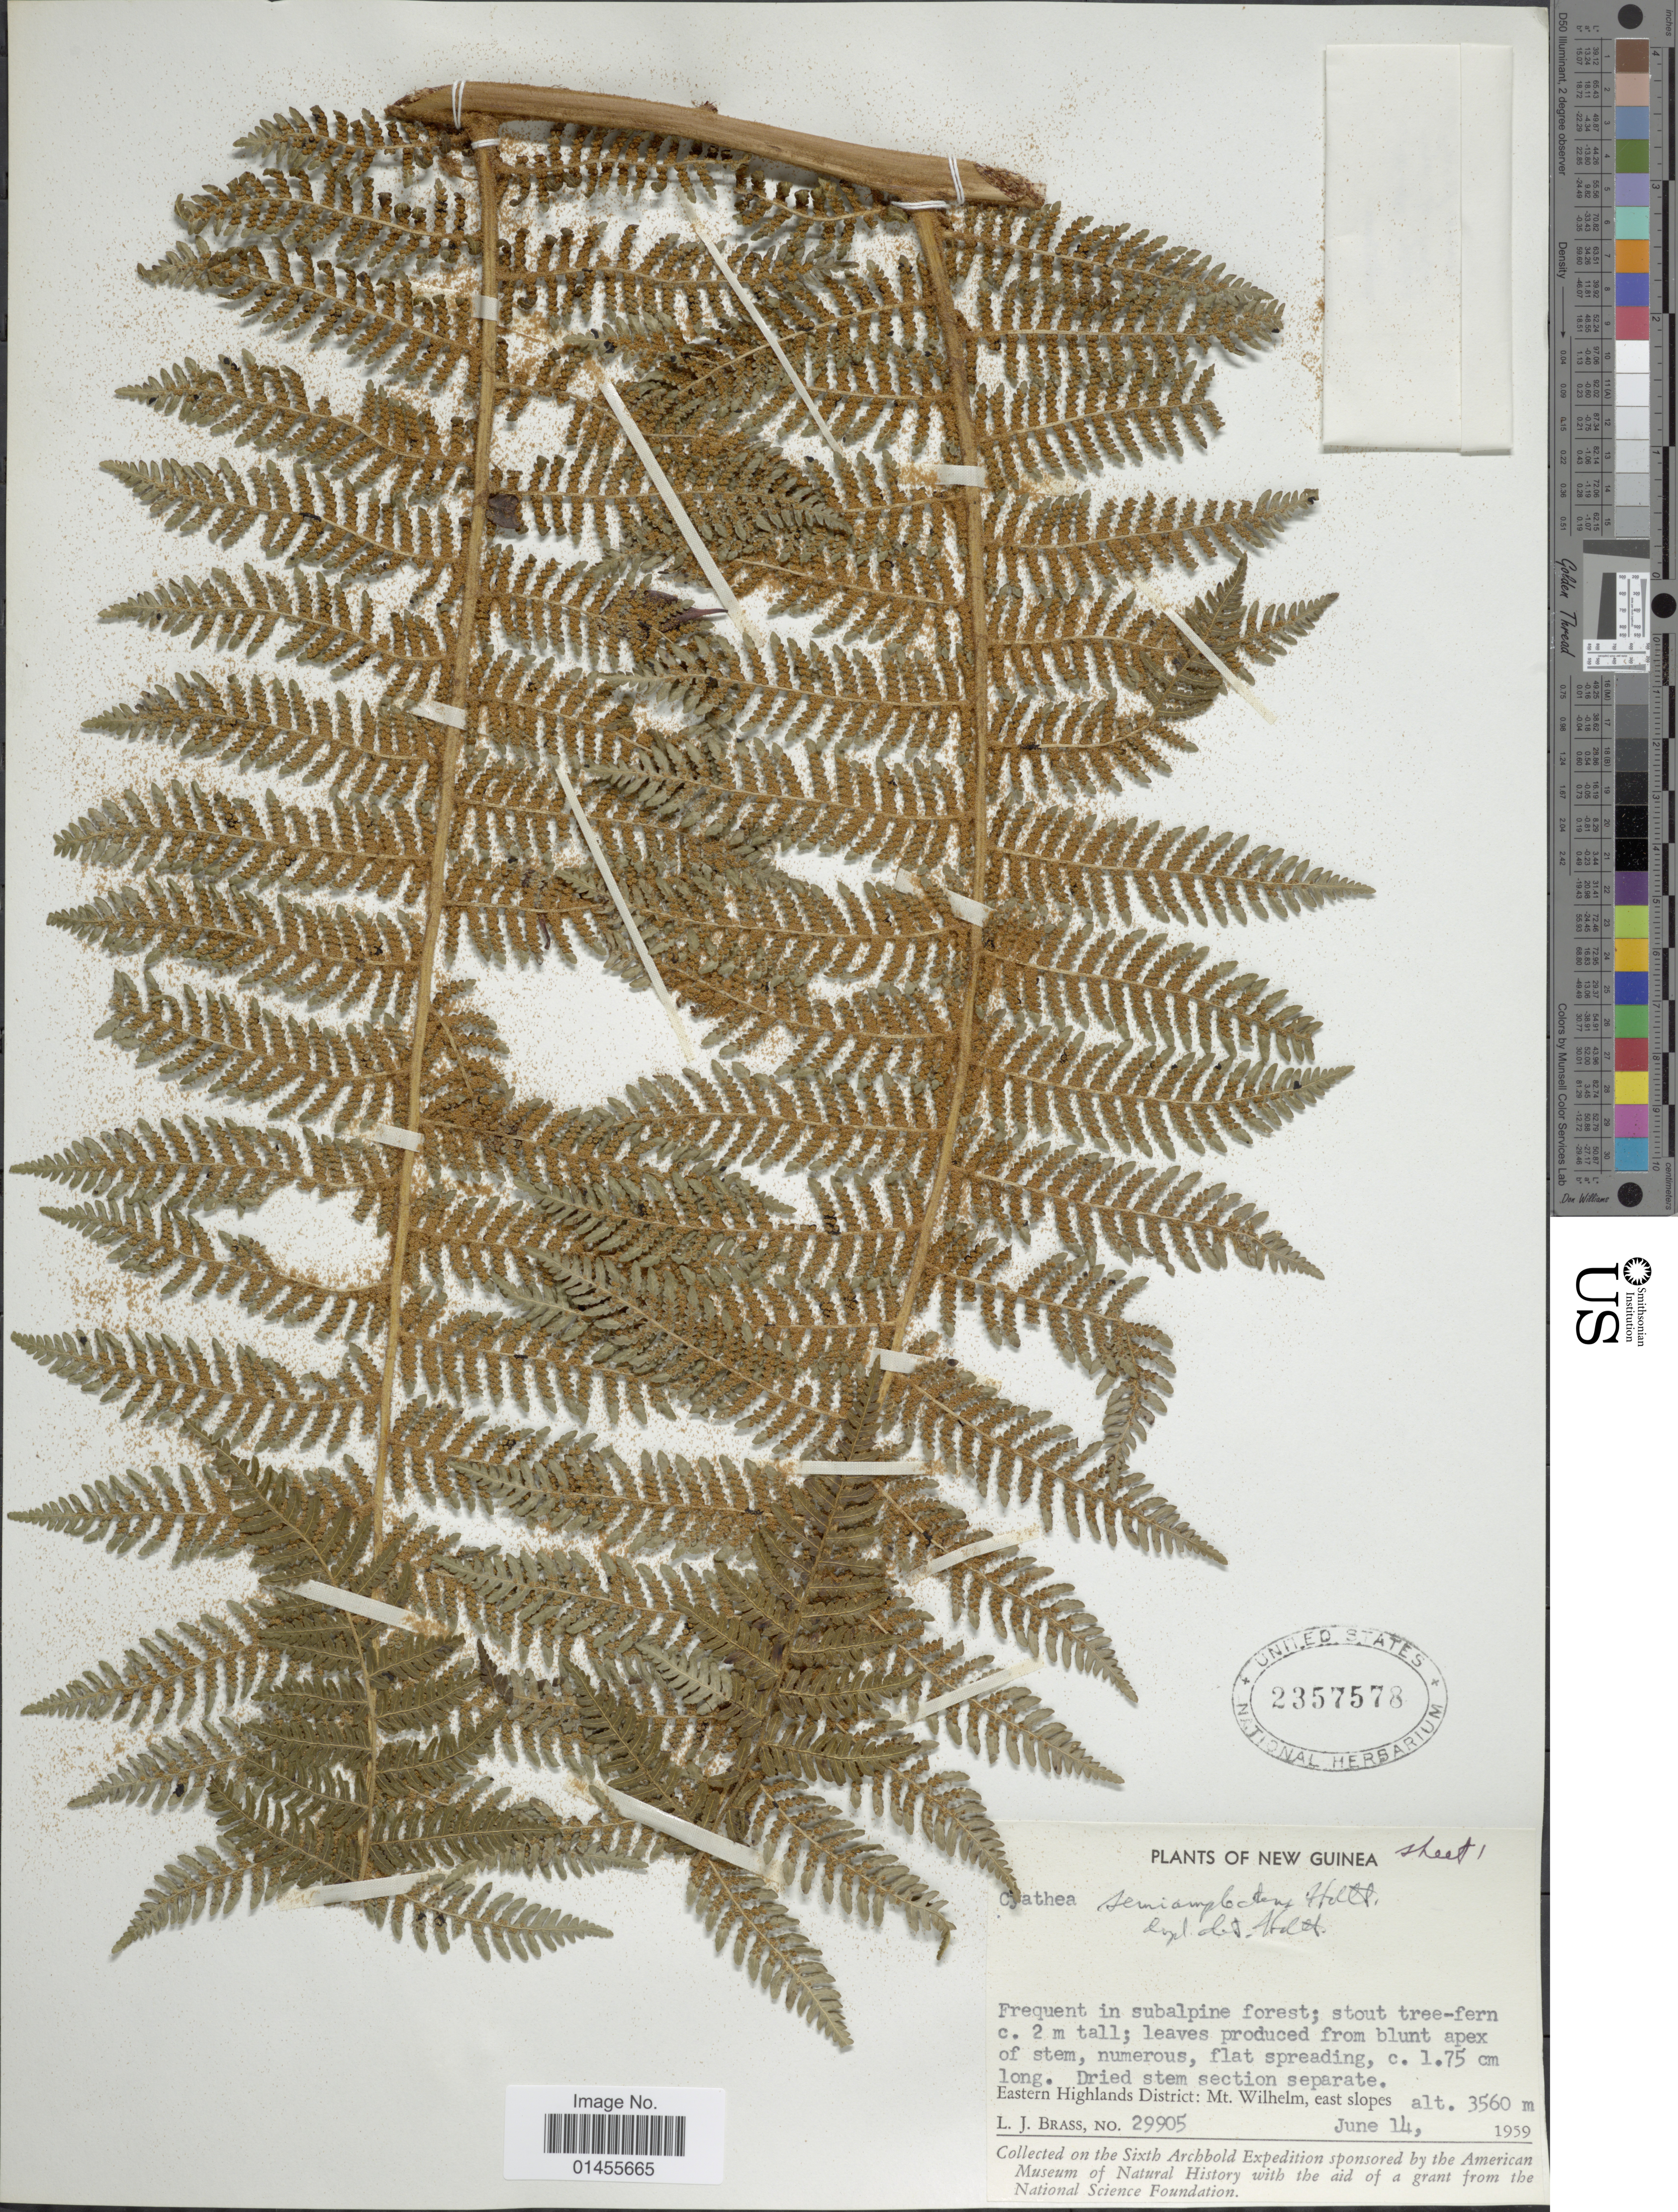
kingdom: Plantae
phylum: Tracheophyta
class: Polypodiopsida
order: Cyatheales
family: Cyatheaceae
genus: Alsophila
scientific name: Alsophila semiamplectens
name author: (Holttum) R.M. Tryon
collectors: L. J. Brass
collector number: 29905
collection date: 1959-06-14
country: Papua New Guinea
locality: New Guinea. Eastern Highlands District: Mt. Wilhelm, east slope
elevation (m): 3560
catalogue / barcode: US 2357578